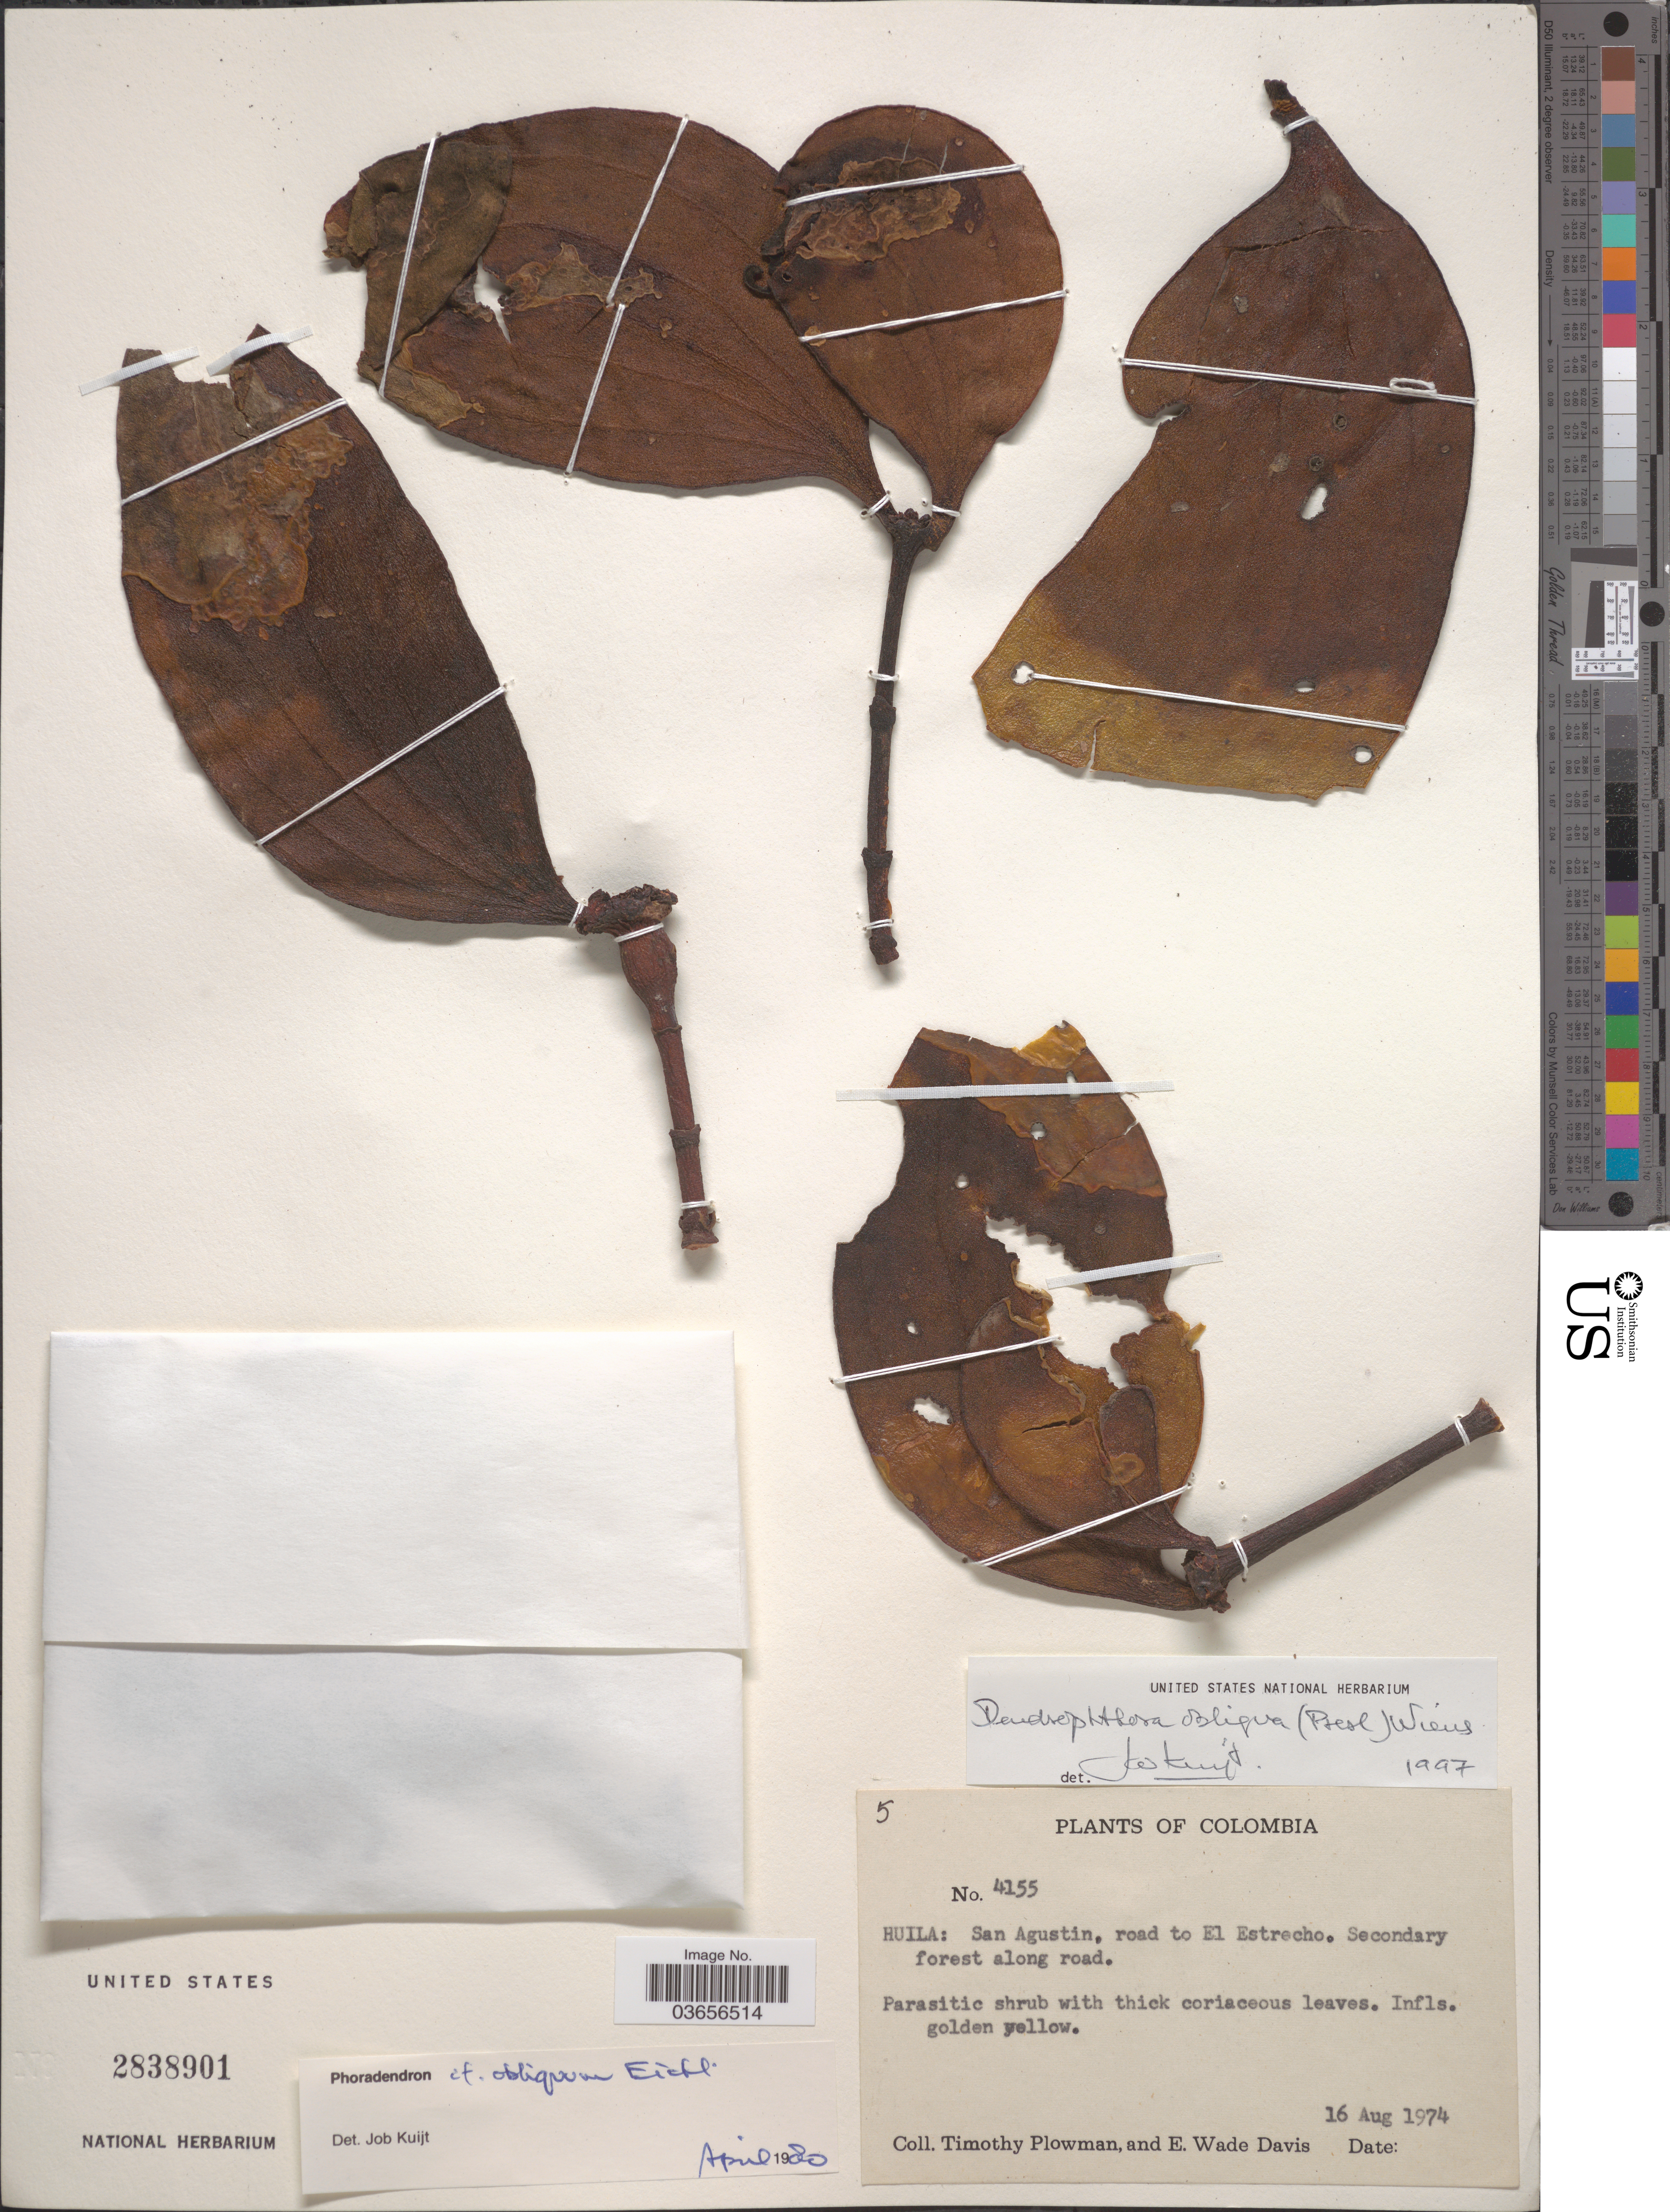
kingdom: Plantae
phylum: Tracheophyta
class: Magnoliopsida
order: Santalales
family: Viscaceae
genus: Dendrophthora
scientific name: Dendrophthora obliqua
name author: (C. Presl) Wiens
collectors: T. Plowman & E. W. Davis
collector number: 4155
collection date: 1974-08-16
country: Colombia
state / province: Huila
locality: San Agustin, road to El Estrecho. Secondary forest along road.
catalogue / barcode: US 2838901